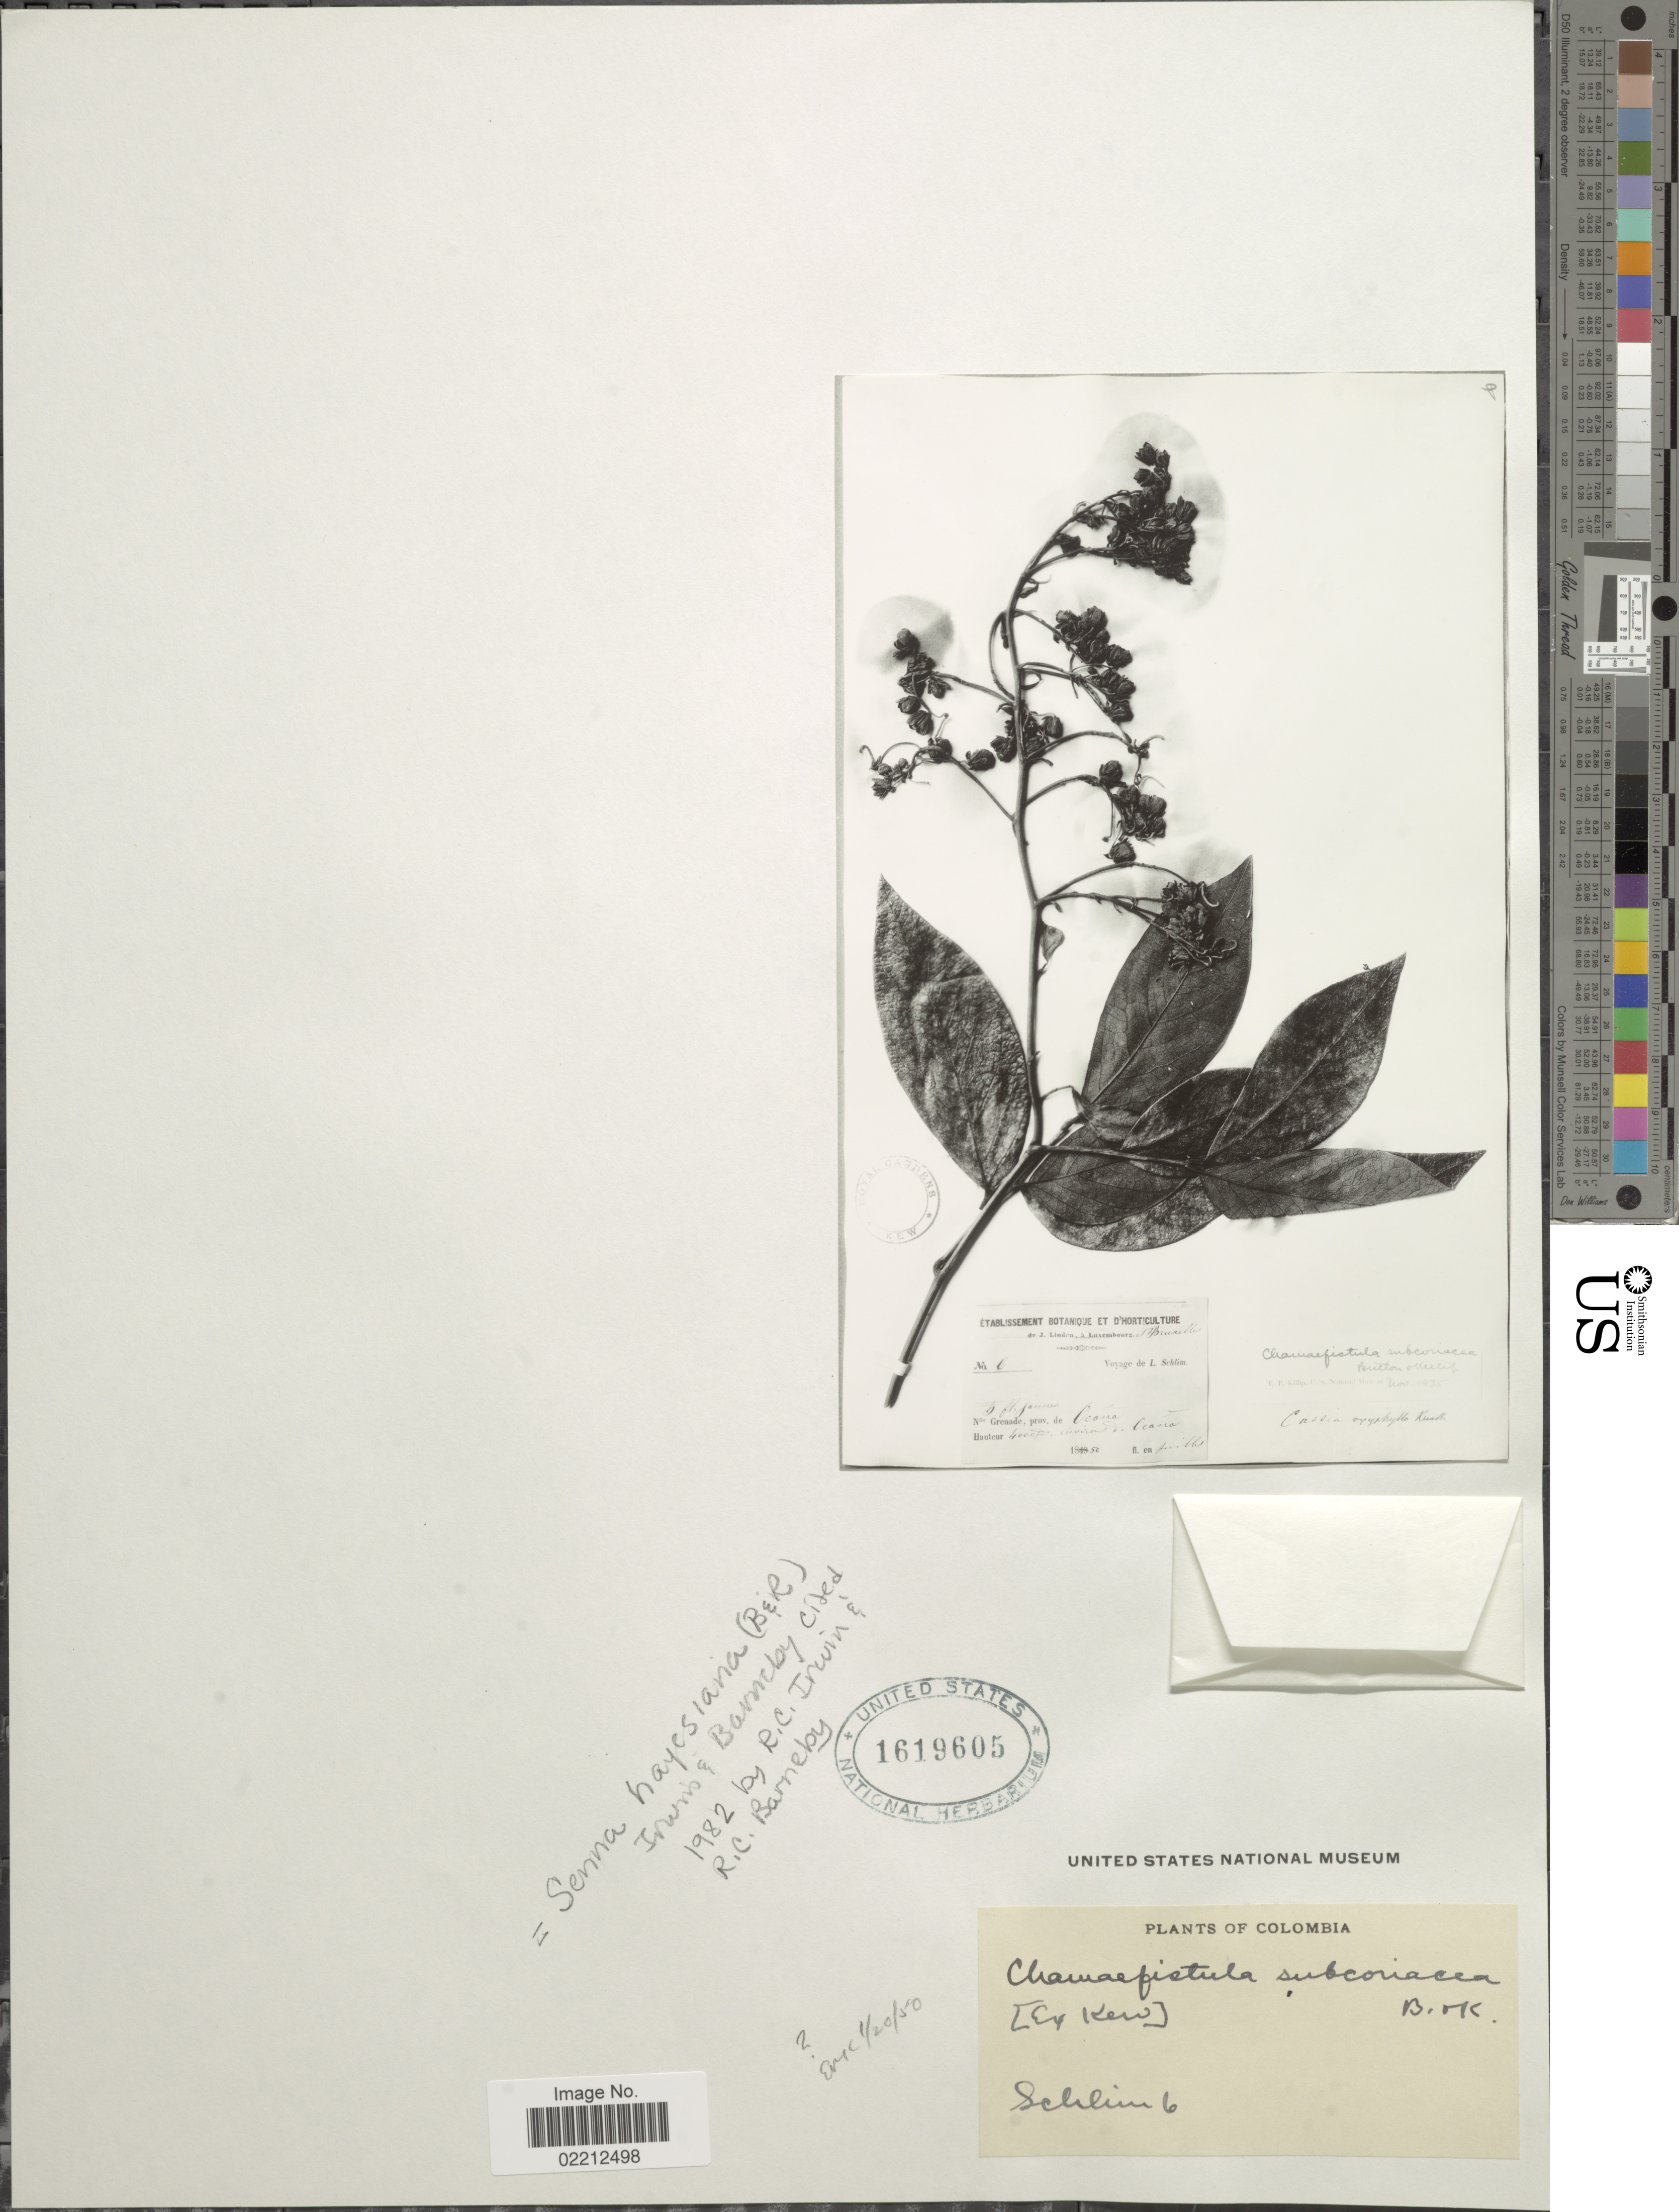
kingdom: Plantae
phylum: Tracheophyta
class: Magnoliopsida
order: Fabales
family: Fabaceae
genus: Senna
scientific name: Senna hayesiana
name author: (Britton & Rose) H.S. Irwin & Barneby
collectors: L. Schlim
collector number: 6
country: Colombia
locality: Colombia.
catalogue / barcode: US 1619605